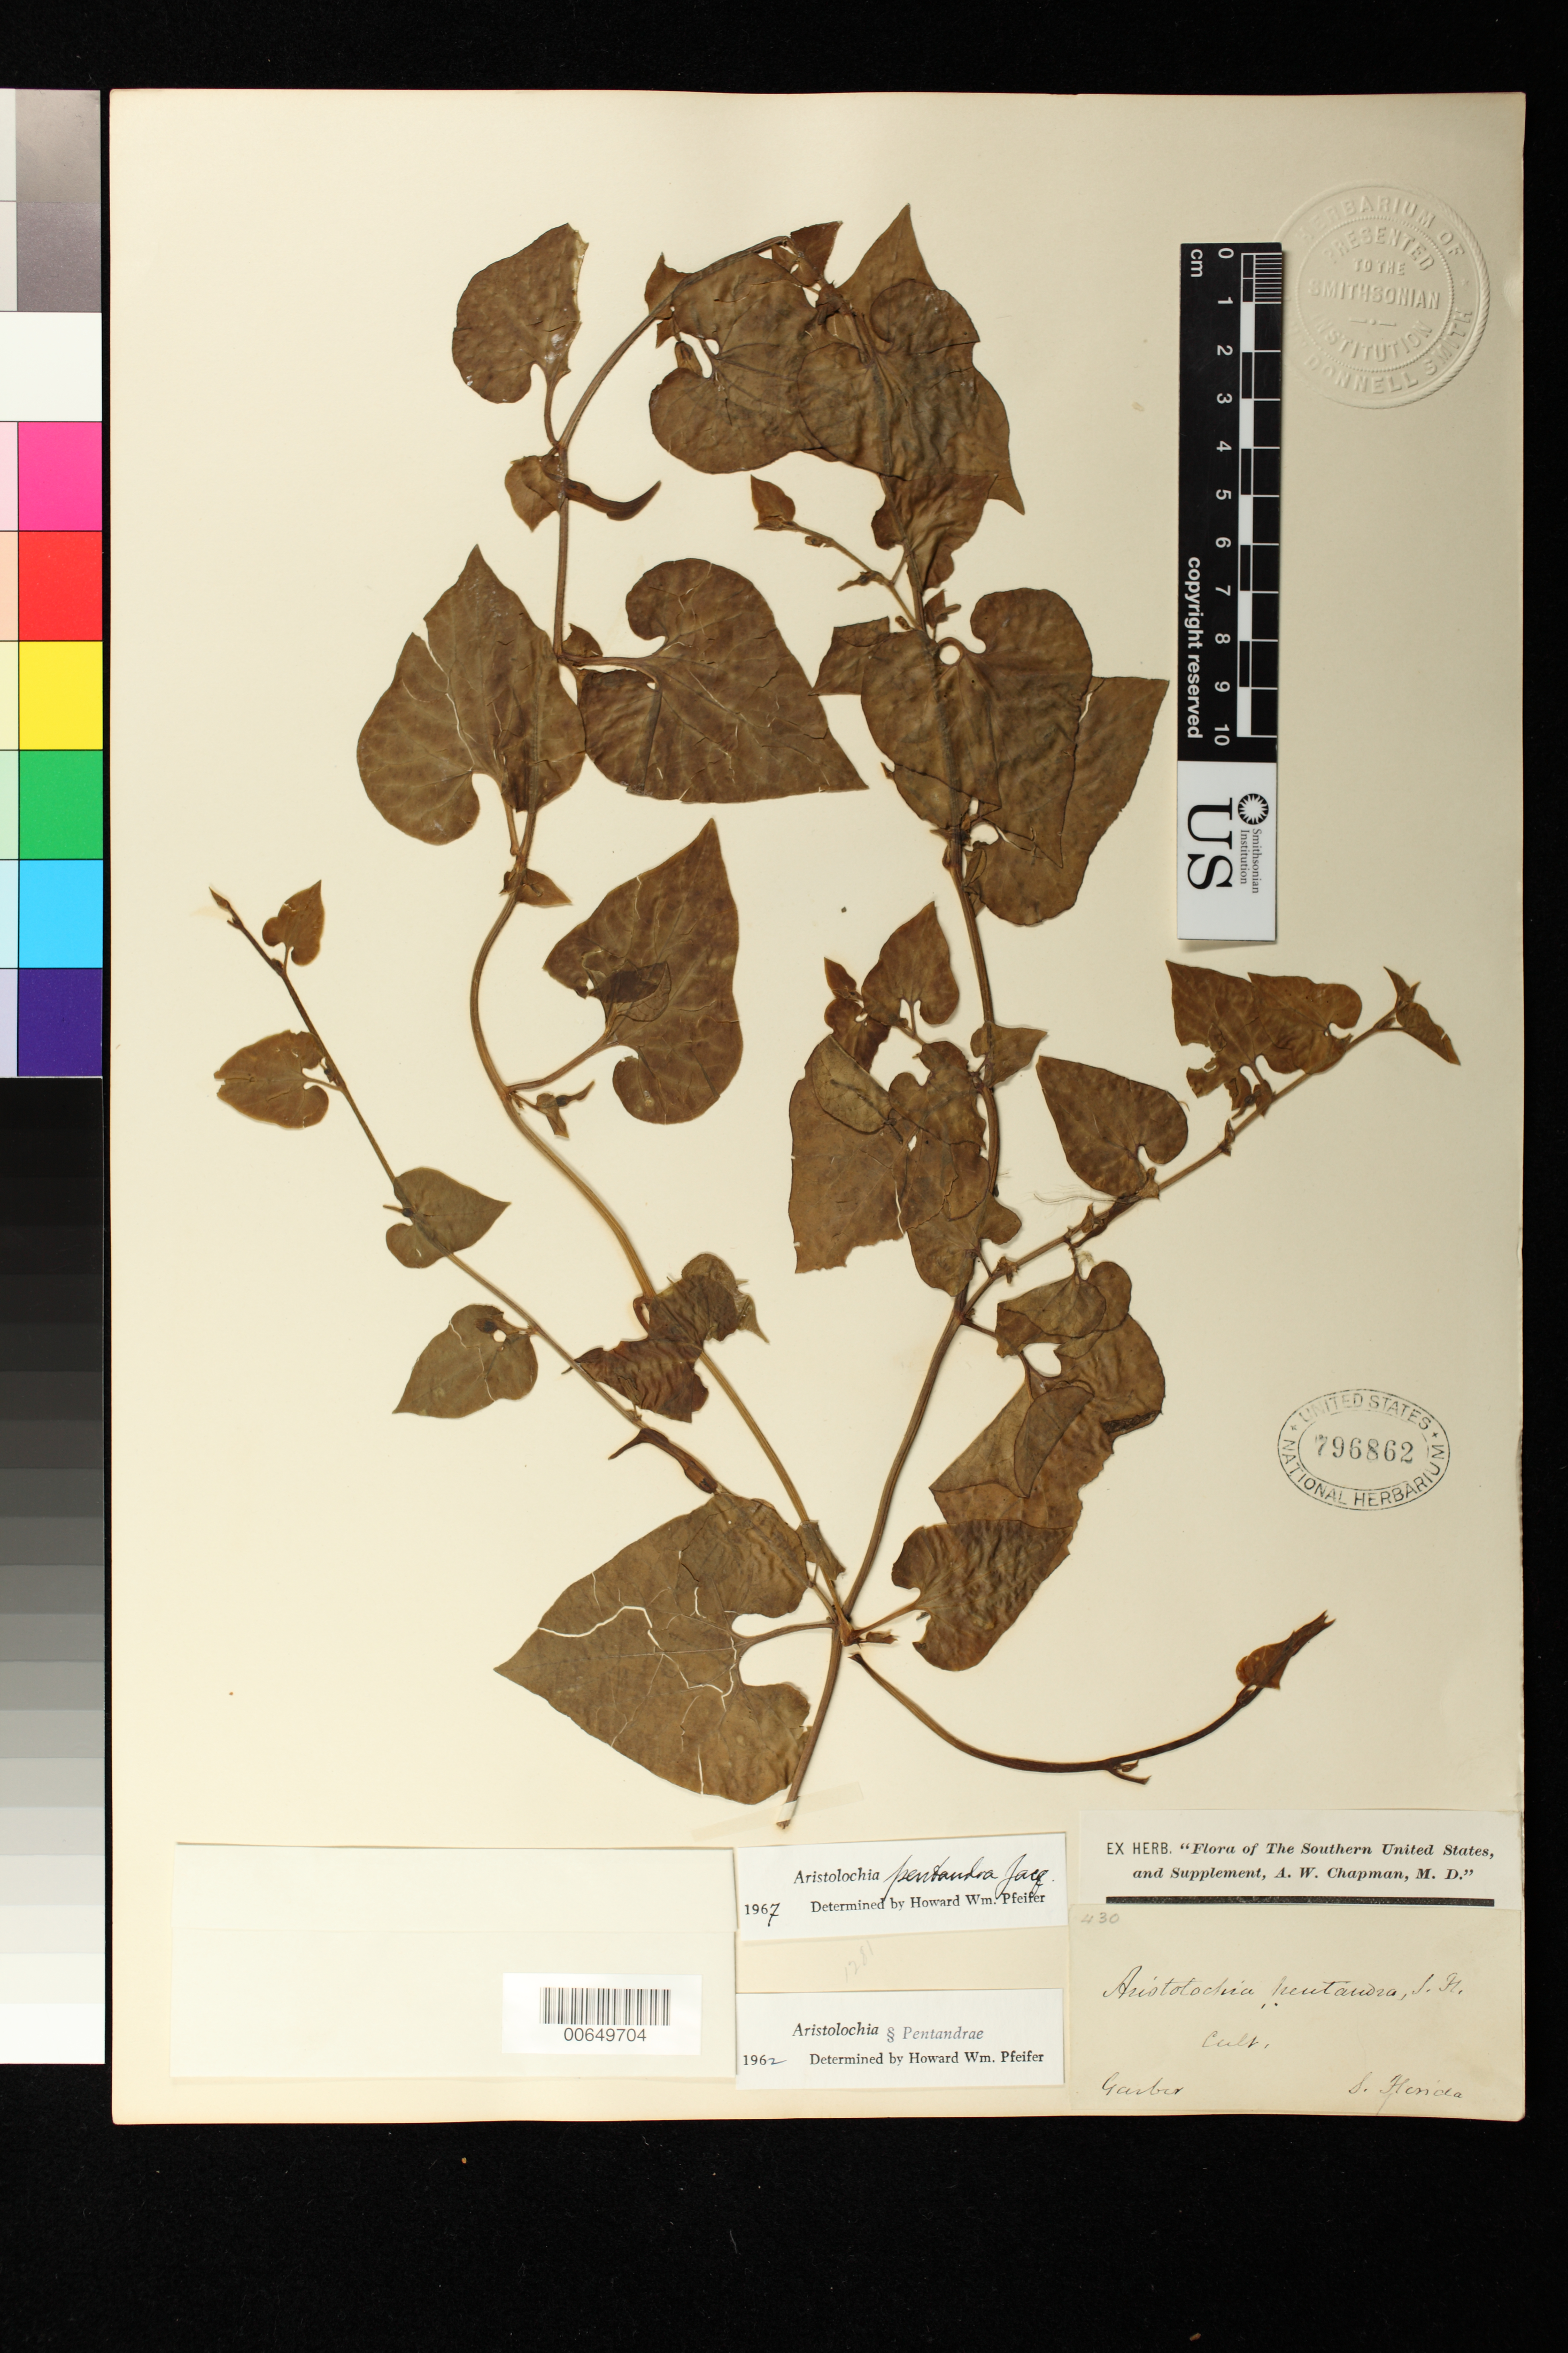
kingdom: Plantae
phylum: Tracheophyta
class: Magnoliopsida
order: Piperales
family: Aristolochiaceae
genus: Aristolochia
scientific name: Aristolochia pentandra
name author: Sessé & Moc.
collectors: A. P. Garber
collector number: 430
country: United States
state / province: Florida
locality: S FL.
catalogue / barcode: US 796862